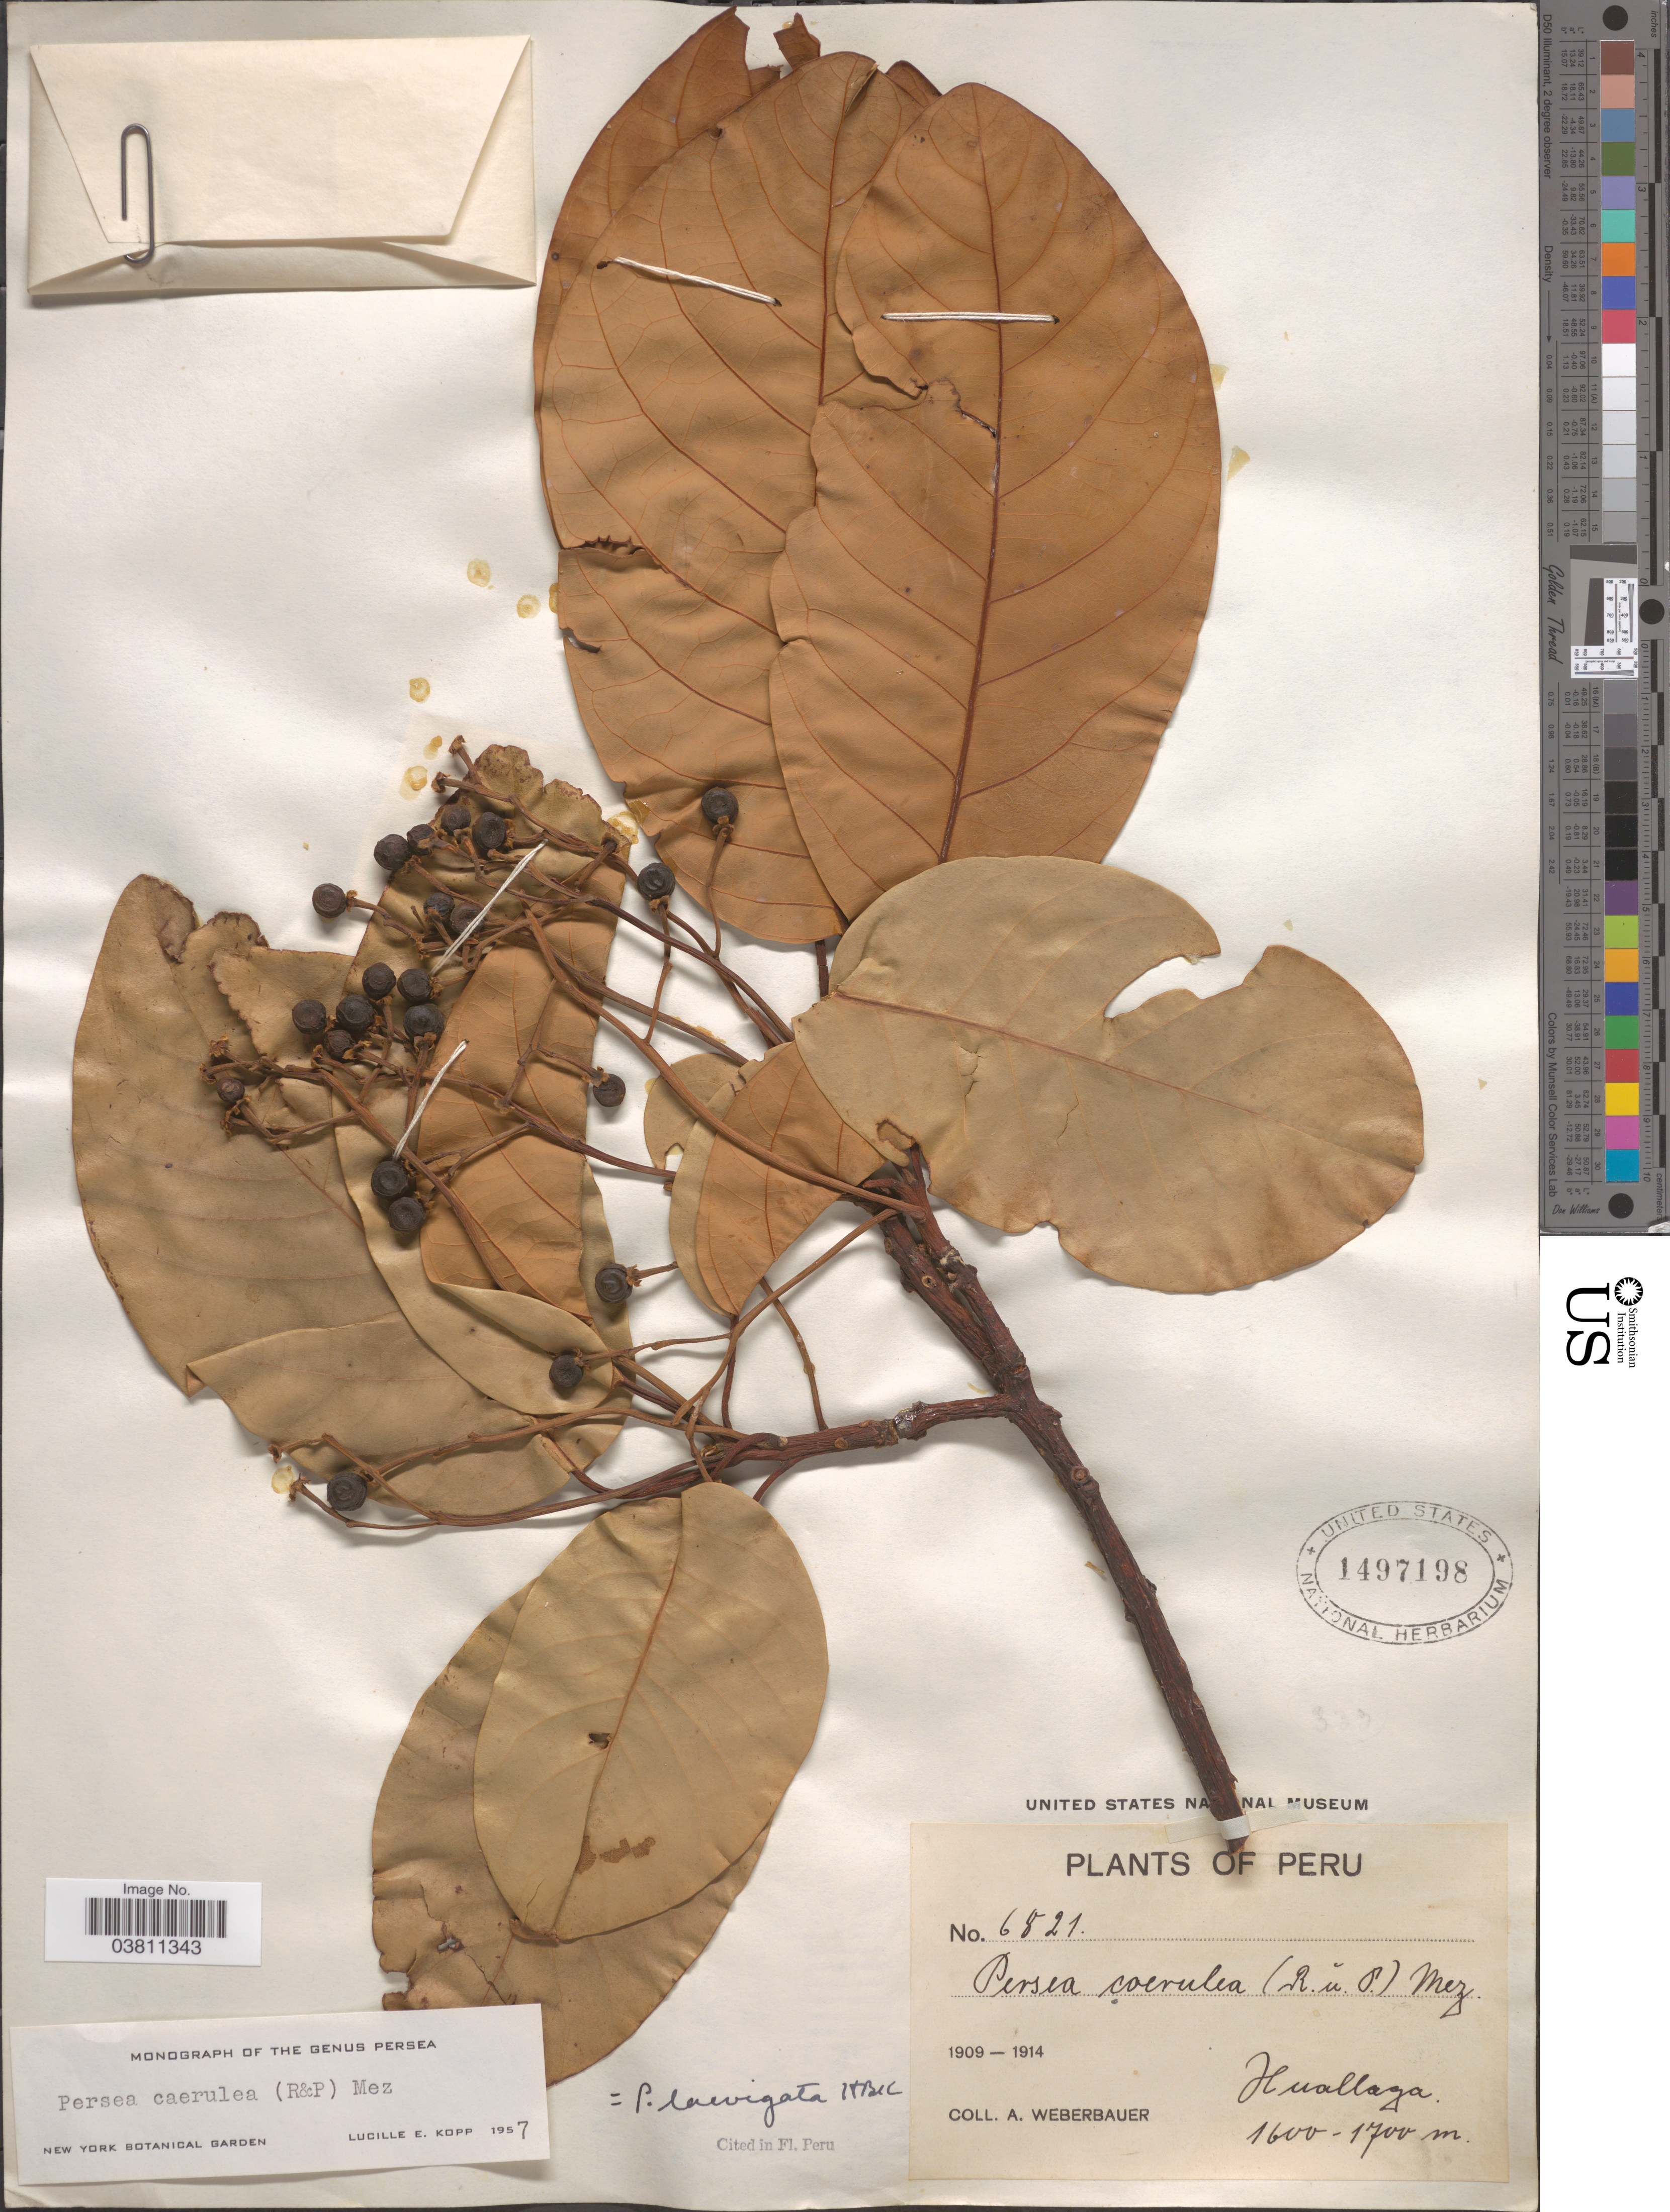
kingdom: Plantae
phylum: Tracheophyta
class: Magnoliopsida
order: Laurales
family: Lauraceae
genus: Persea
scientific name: Persea caerulea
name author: (Ruiz & Pav.) Mez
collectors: A. Weberbauer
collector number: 6821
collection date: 1909/1914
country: Peru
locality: Huallaga.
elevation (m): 1600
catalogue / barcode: US 1497198